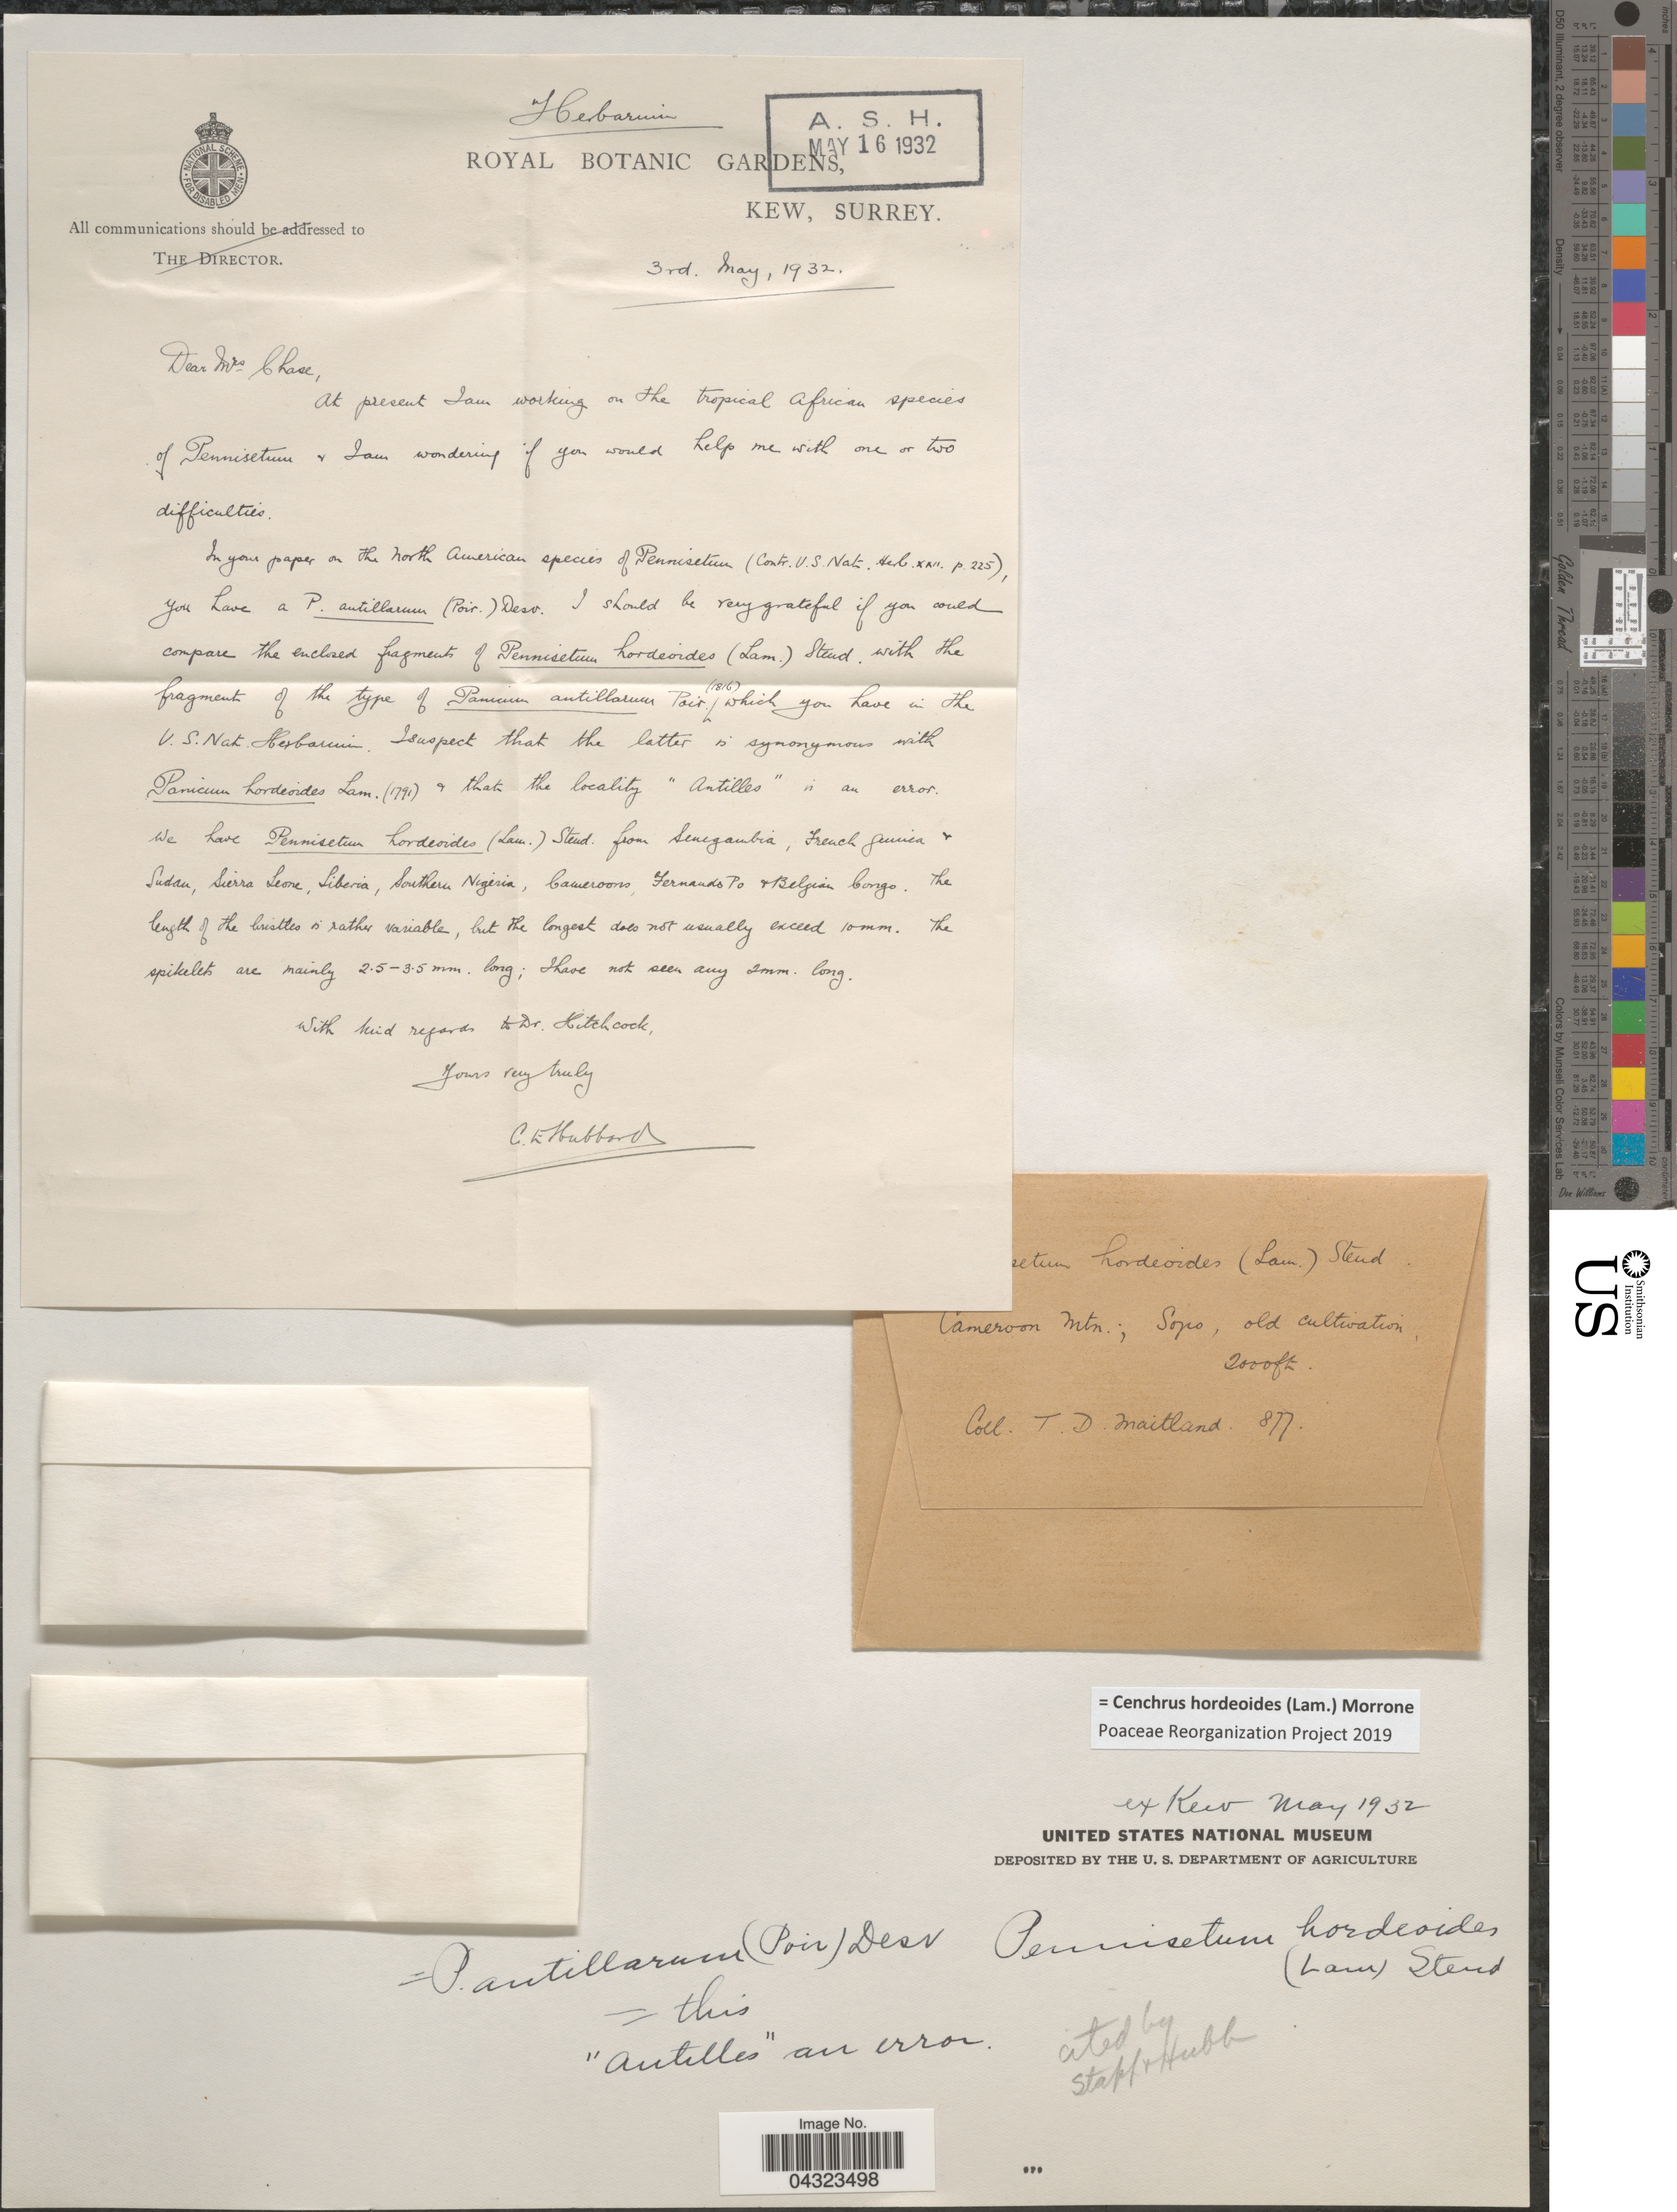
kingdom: Plantae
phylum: Tracheophyta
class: Liliopsida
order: Poales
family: Poaceae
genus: Cenchrus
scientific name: Cenchrus hordeoides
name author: (Lam.) Morrone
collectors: T. Maitland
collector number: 877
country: Cameroon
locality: Cameroon Mtn.; Sopo, old cultivation.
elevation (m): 610